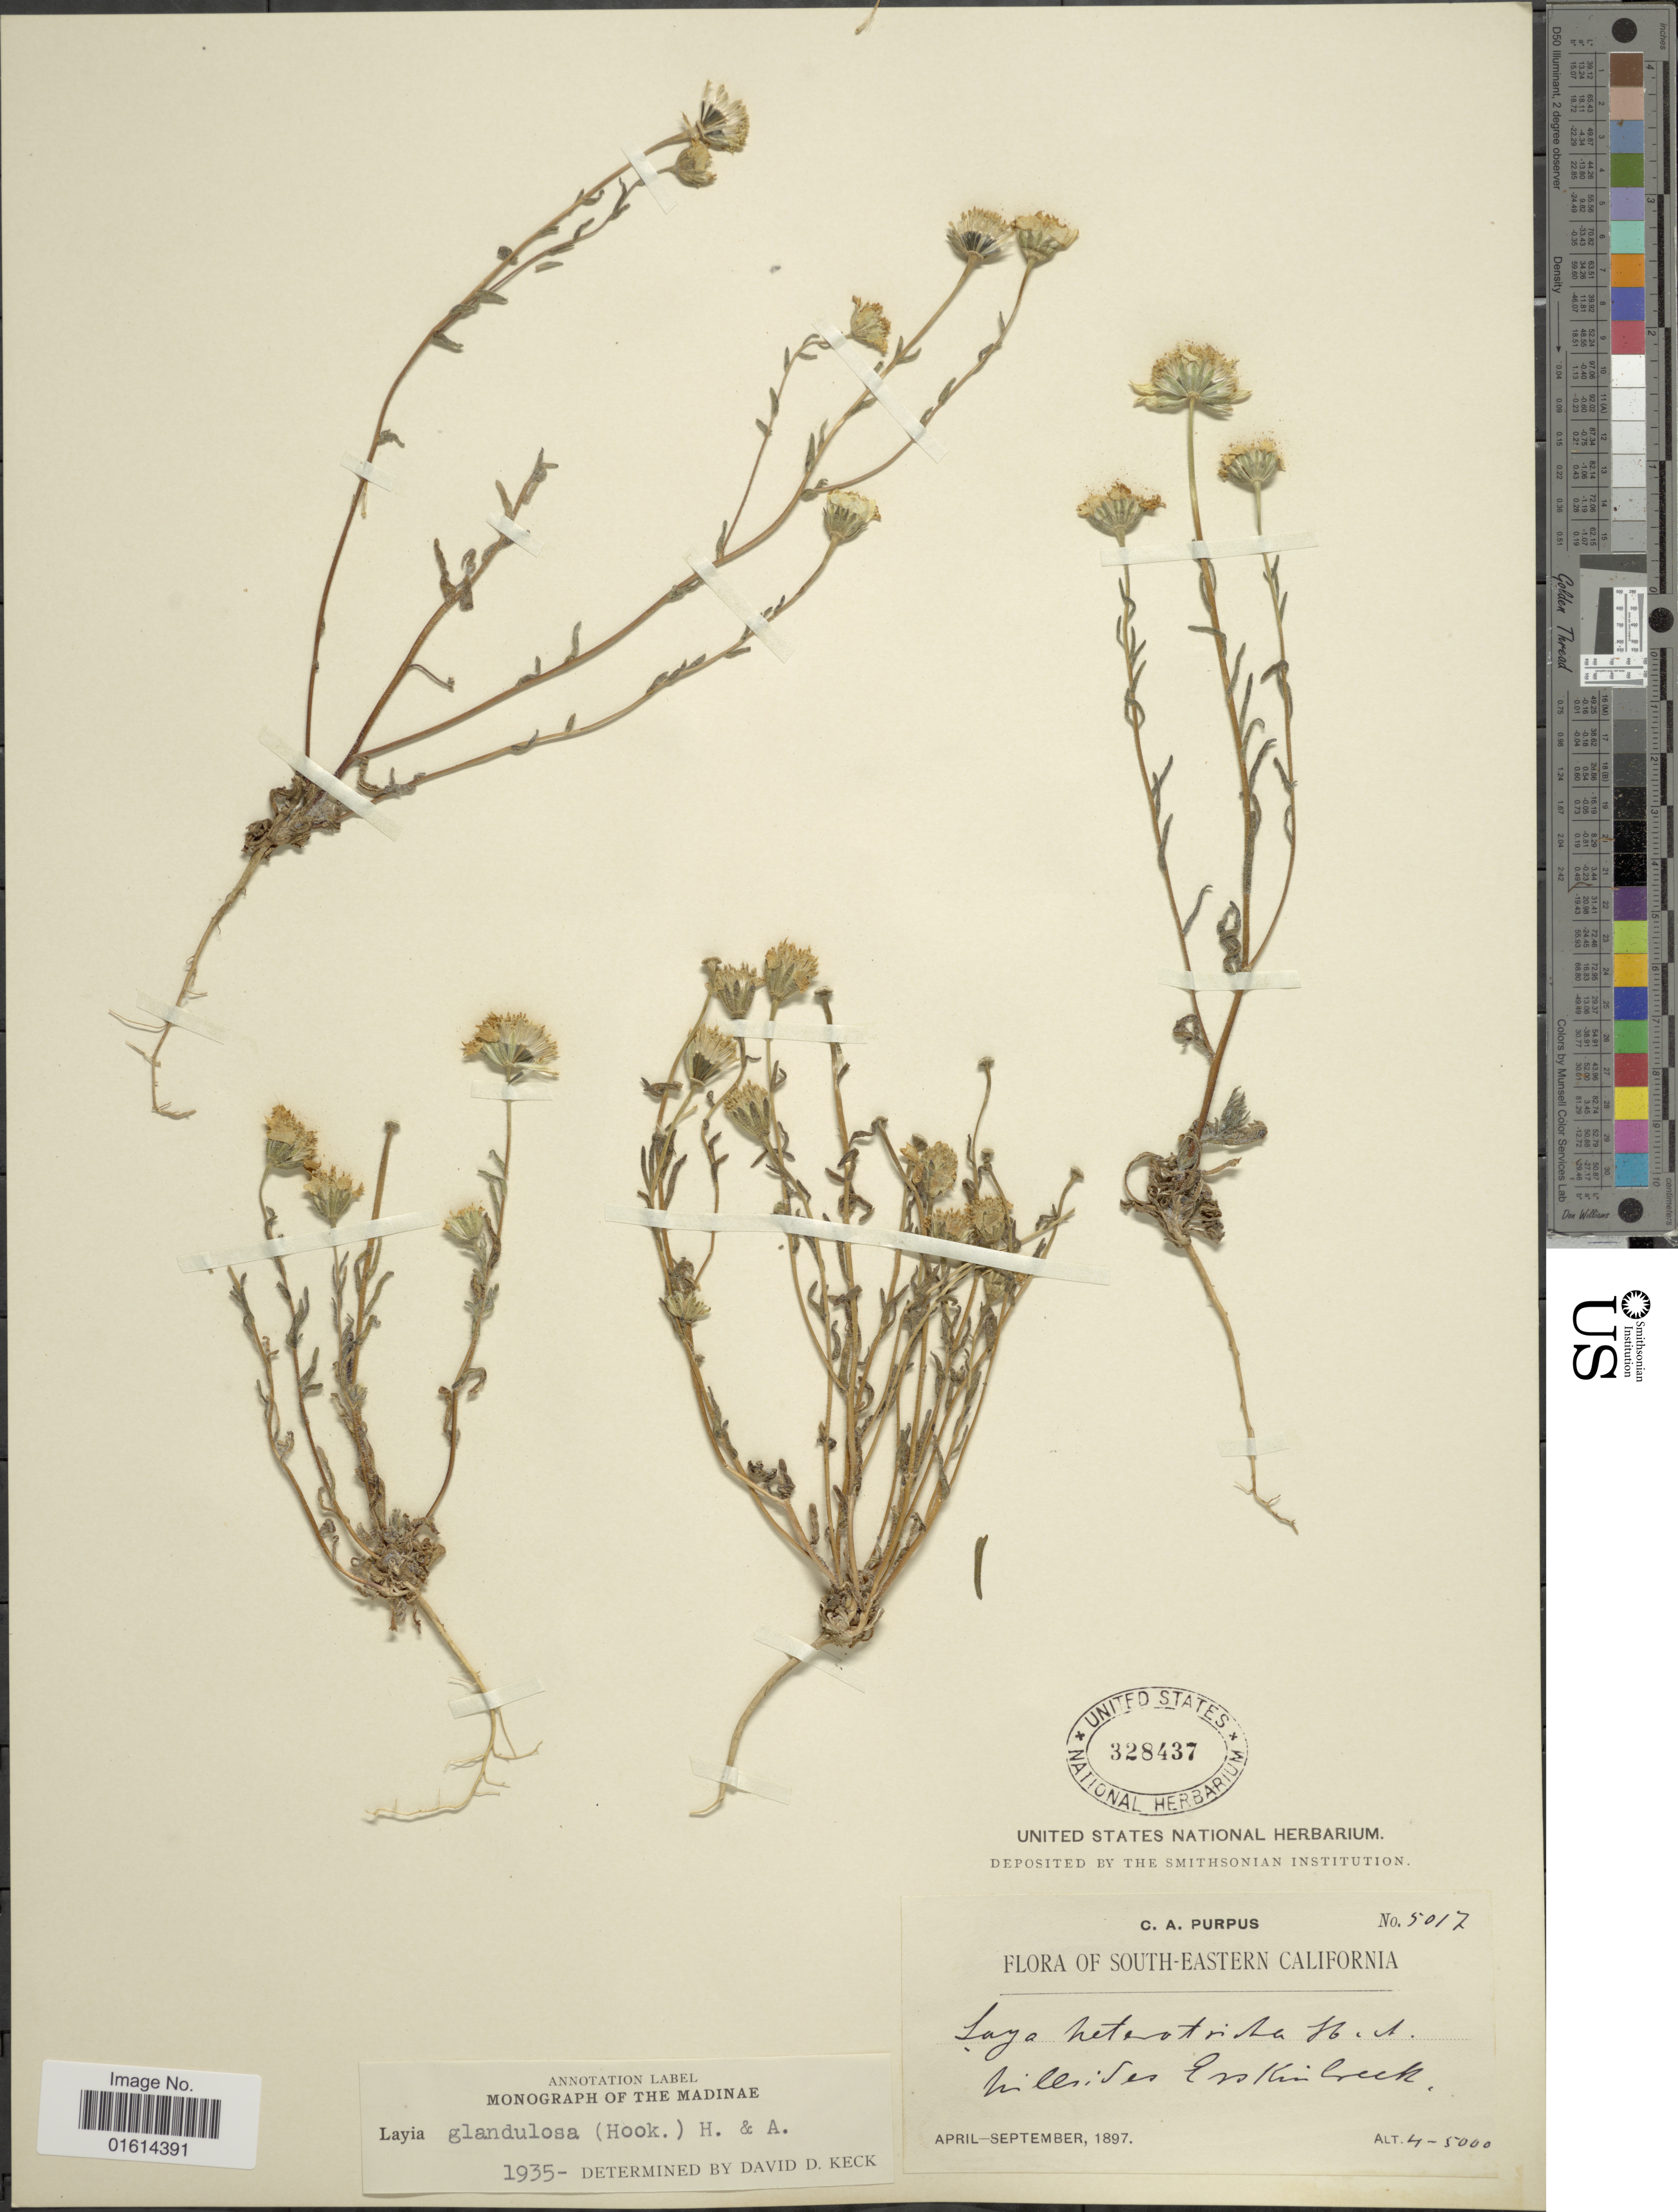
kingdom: Plantae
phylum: Tracheophyta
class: Magnoliopsida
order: Asterales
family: Asteraceae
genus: Layia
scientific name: Layia glandulosa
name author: Hook. & Arn.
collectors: C. A. Purpus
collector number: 5017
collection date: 1897-04/1897-09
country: United States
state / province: California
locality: South-Eastern California, hillsides Erskine Creek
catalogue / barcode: US 328437